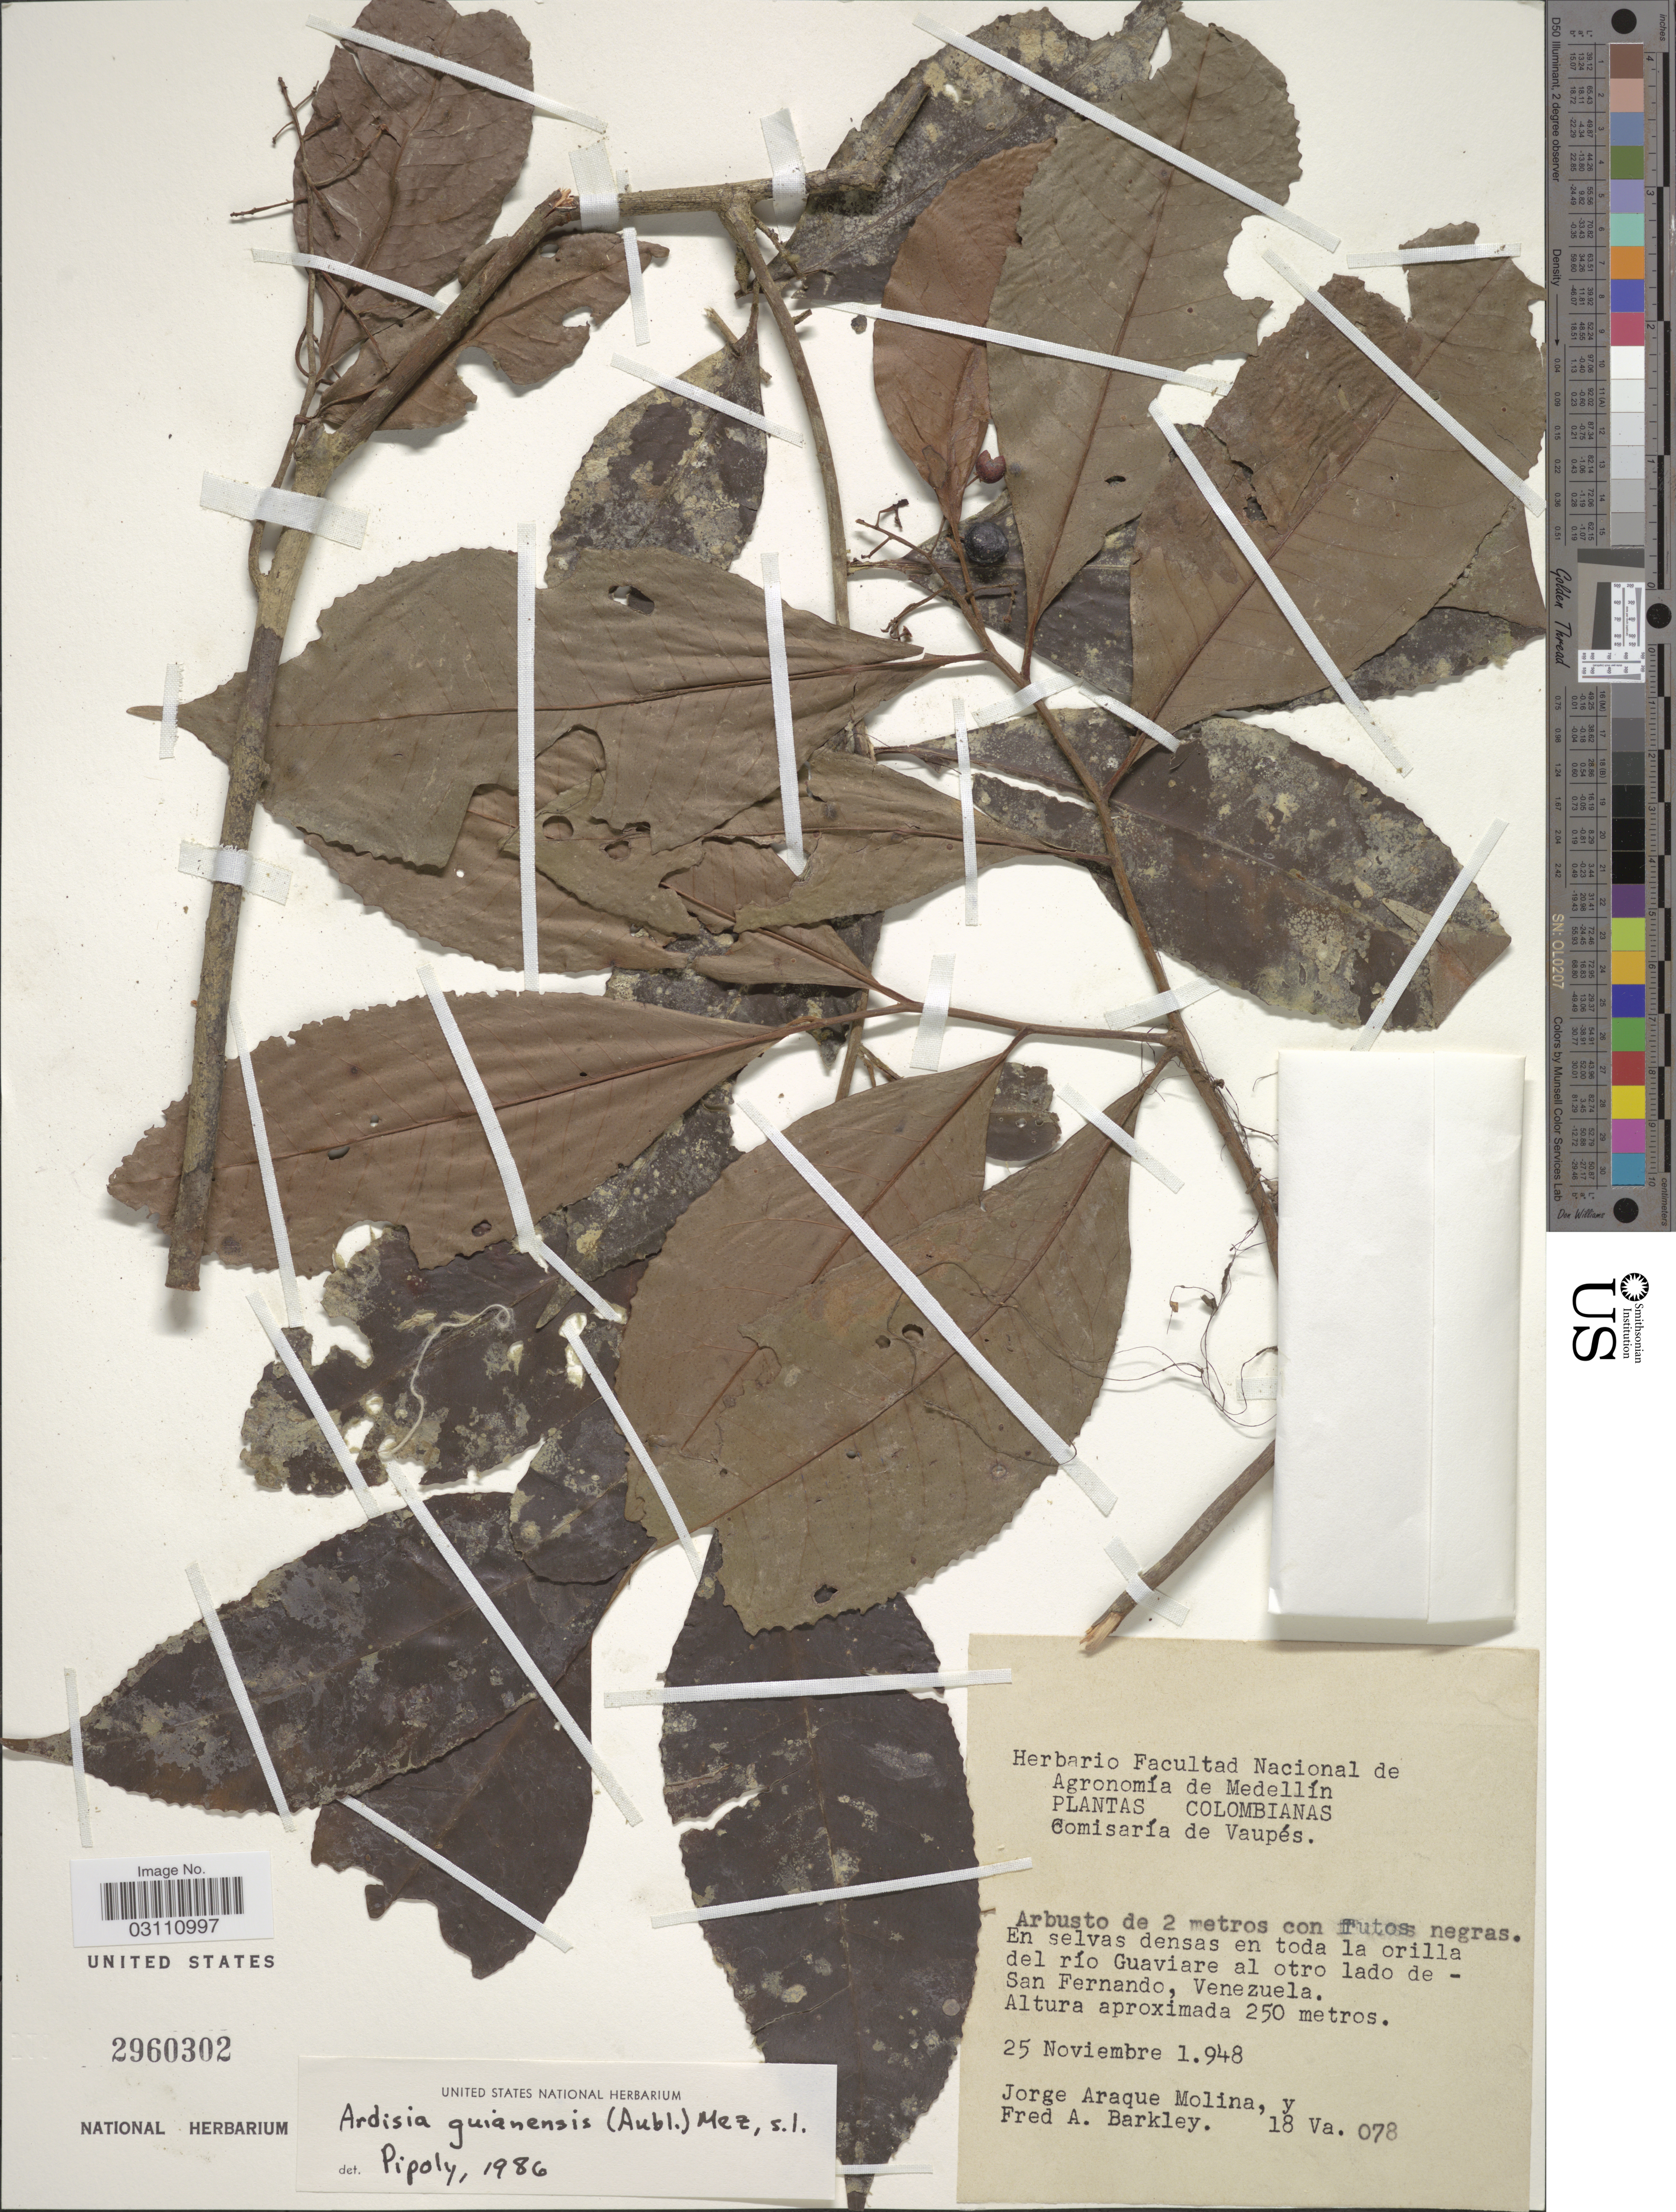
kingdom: Plantae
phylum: Tracheophyta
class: Magnoliopsida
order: Ericales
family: Primulaceae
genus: Ardisia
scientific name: Ardisia guianensis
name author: (Aubl.) Mez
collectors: J. A. Molina & F. A. Barkley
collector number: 18Va.078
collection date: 1948-11-25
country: Venezuela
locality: Orilla del río Guaviare al otro lado de - San Fernando, Venezuela.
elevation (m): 250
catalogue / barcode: US 2960302